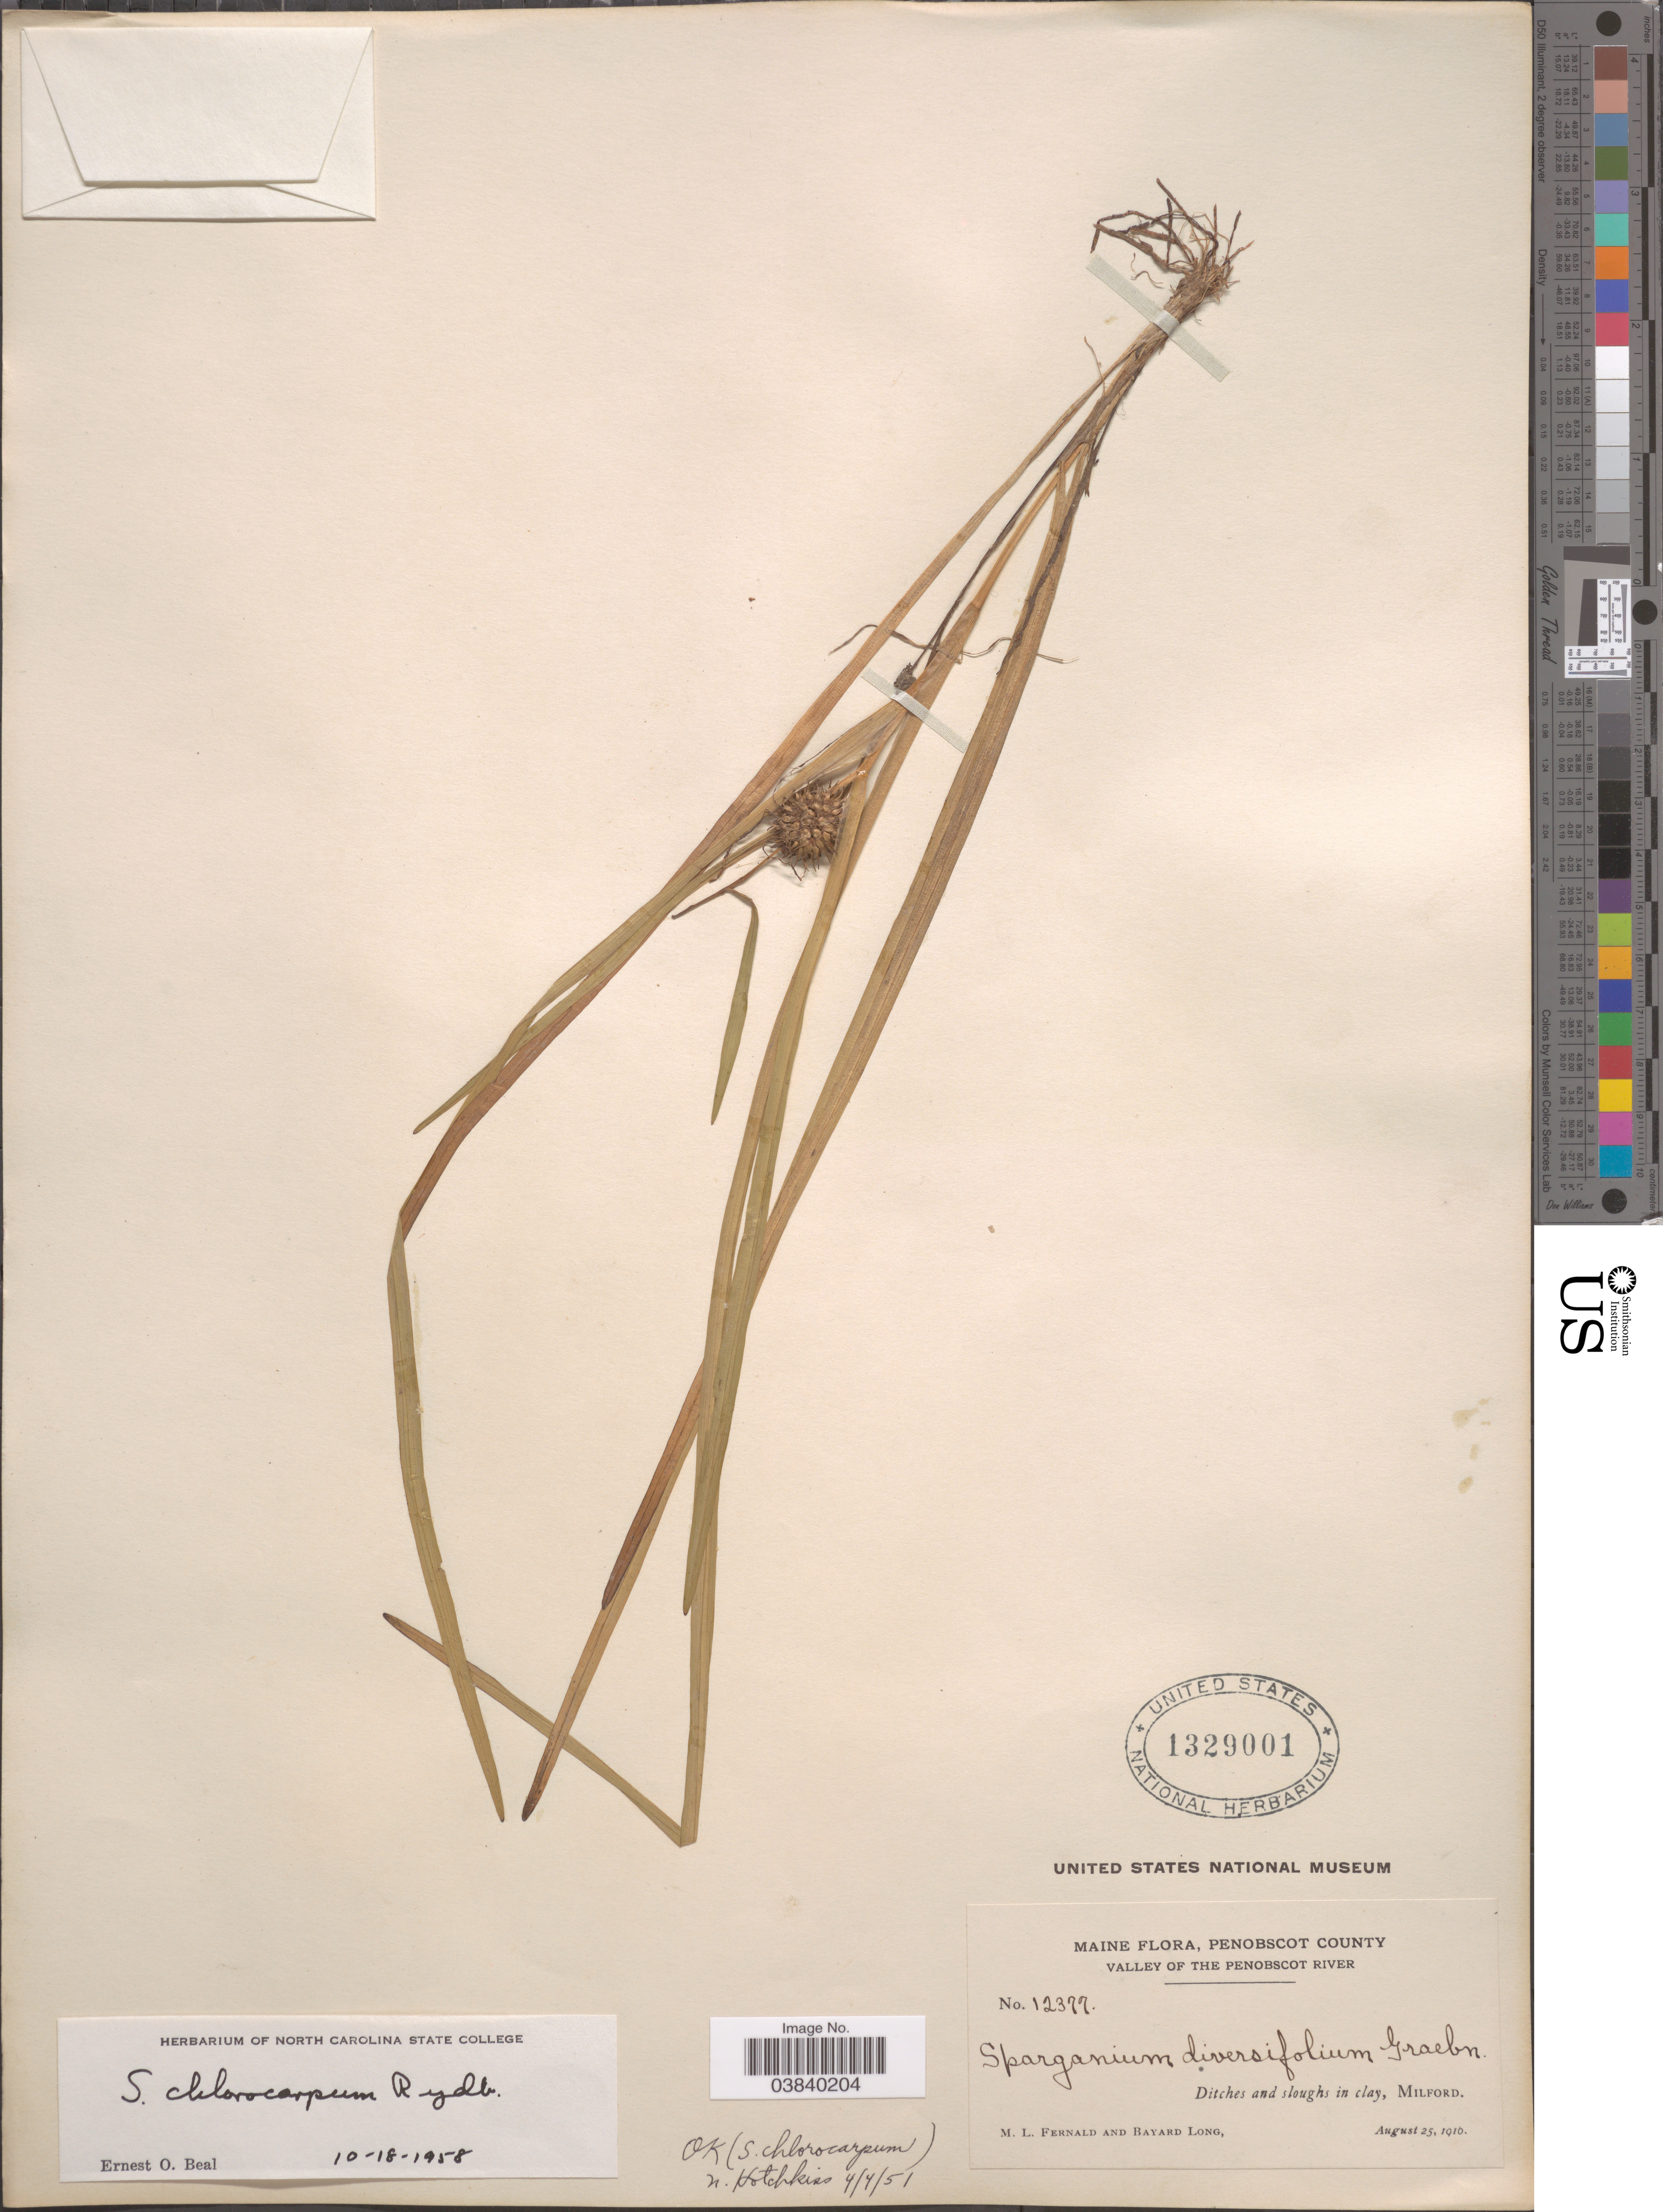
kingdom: Plantae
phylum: Tracheophyta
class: Liliopsida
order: Poales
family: Typhaceae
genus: Sparganium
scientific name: Sparganium chlorocarpum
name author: Rydb.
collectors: M. L. Fernald & B. Long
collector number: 12377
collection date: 1916-08-25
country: United States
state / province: Maine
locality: Penobscot County. Valley of the Penobscot River. Ditches and slough in clay, Milford.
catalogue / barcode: US 1329001